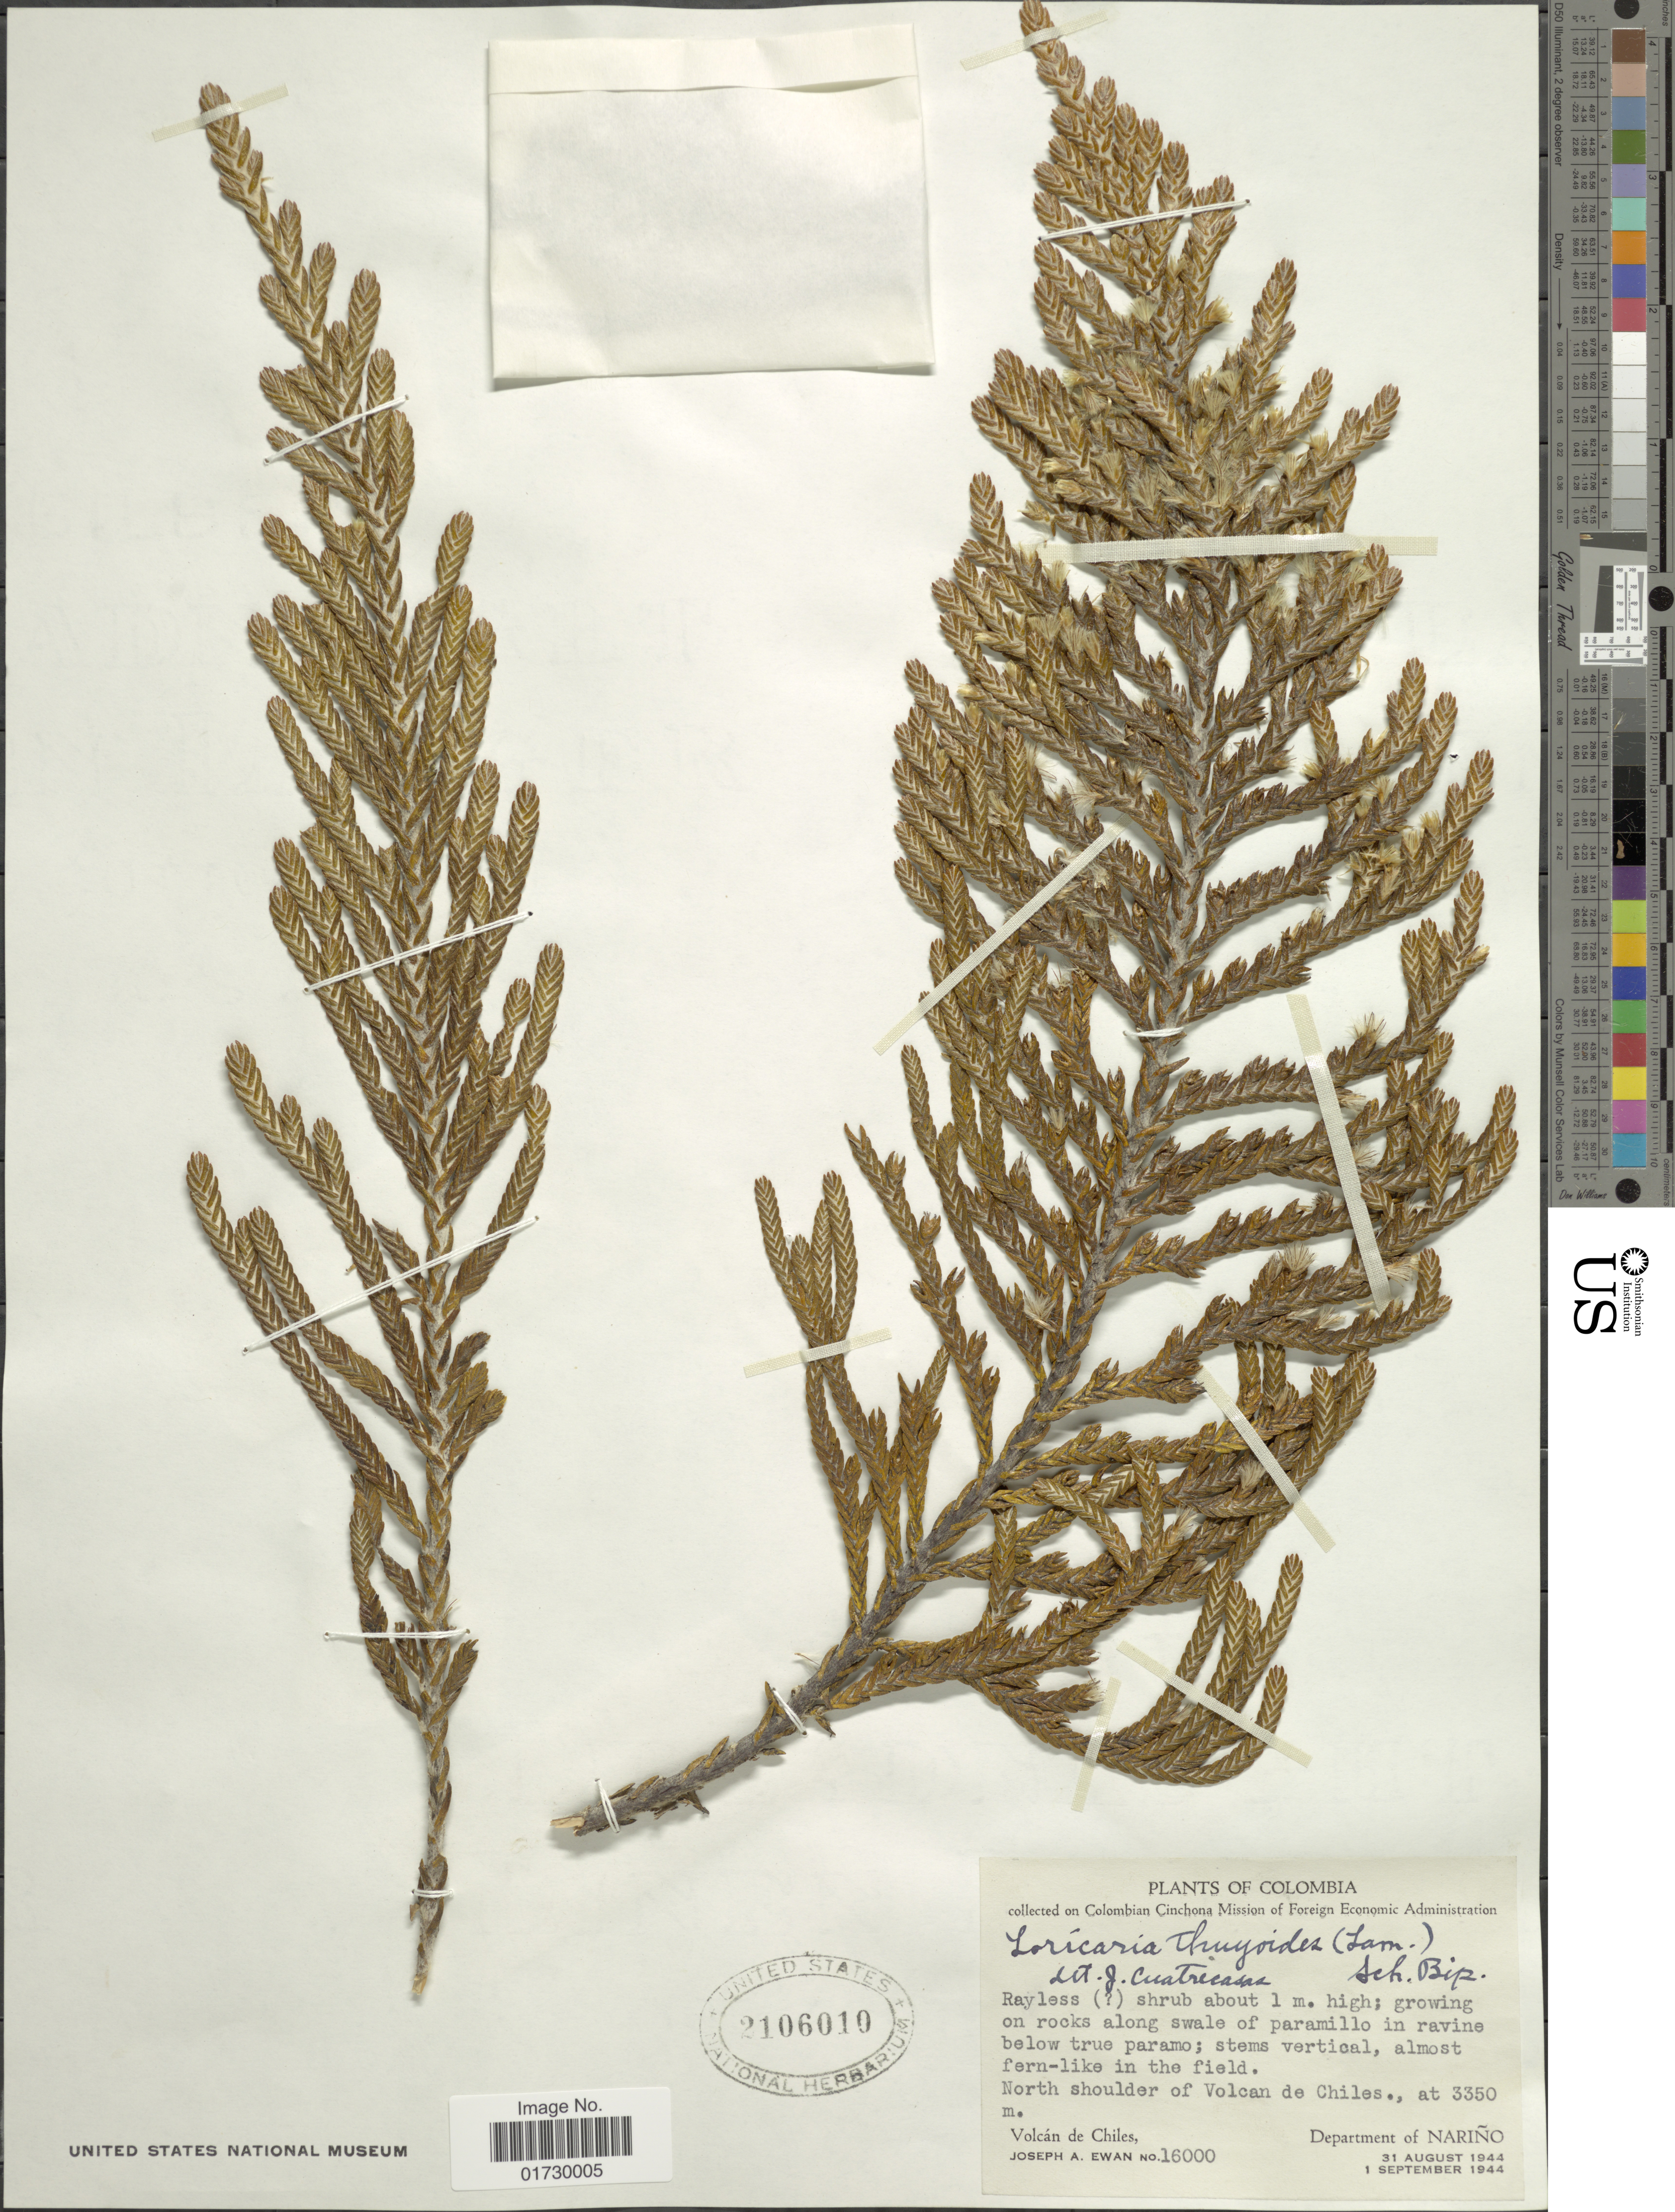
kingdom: Plantae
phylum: Tracheophyta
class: Magnoliopsida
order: Asterales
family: Asteraceae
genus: Loricaria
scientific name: Loricaria thuyoides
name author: (Lam.) Sch. Bip.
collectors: J. A. Ewan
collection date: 1944-05-31/1944-09-01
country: Colombia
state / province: Nariño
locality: North shoulder of Volcan de Chiles, Volcan de Chiles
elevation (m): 3350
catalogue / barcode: US 2106010